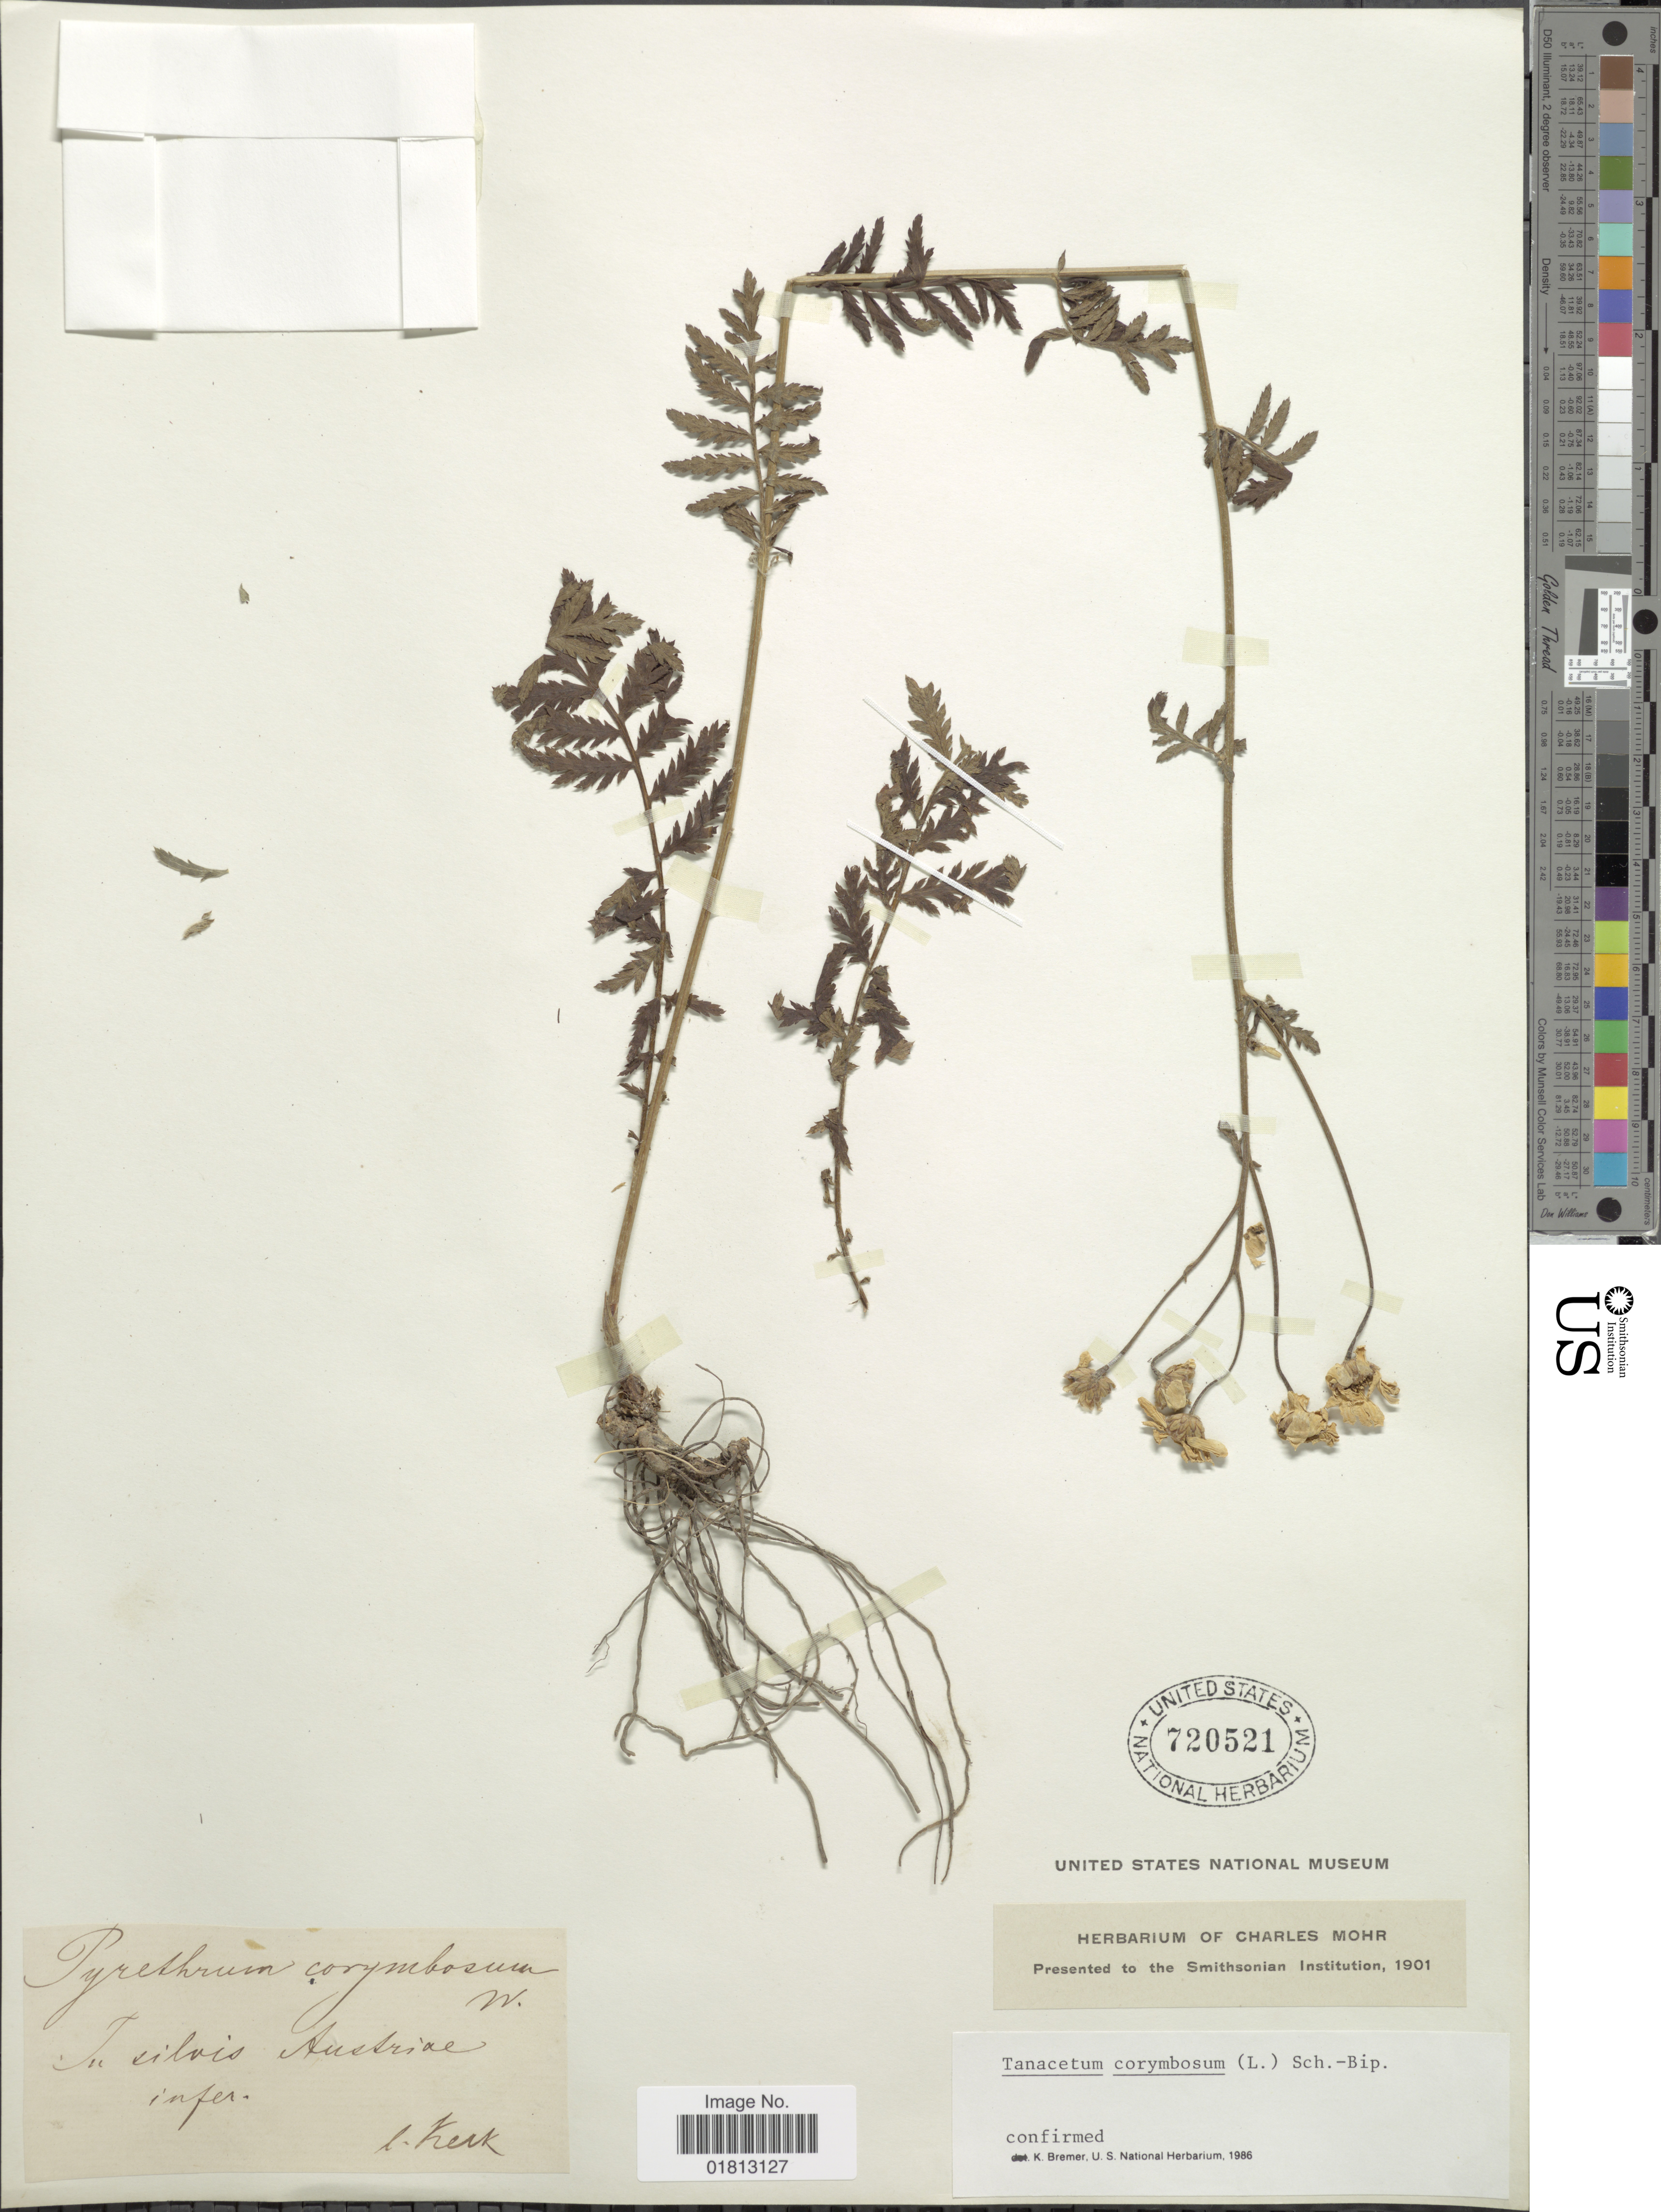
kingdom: Plantae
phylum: Tracheophyta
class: Magnoliopsida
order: Asterales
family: Asteraceae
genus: Tanacetum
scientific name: Tanacetum corymbosum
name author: (L.) Sch. Bip.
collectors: Kerk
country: Austria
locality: In silvis Austria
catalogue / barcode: US 720521